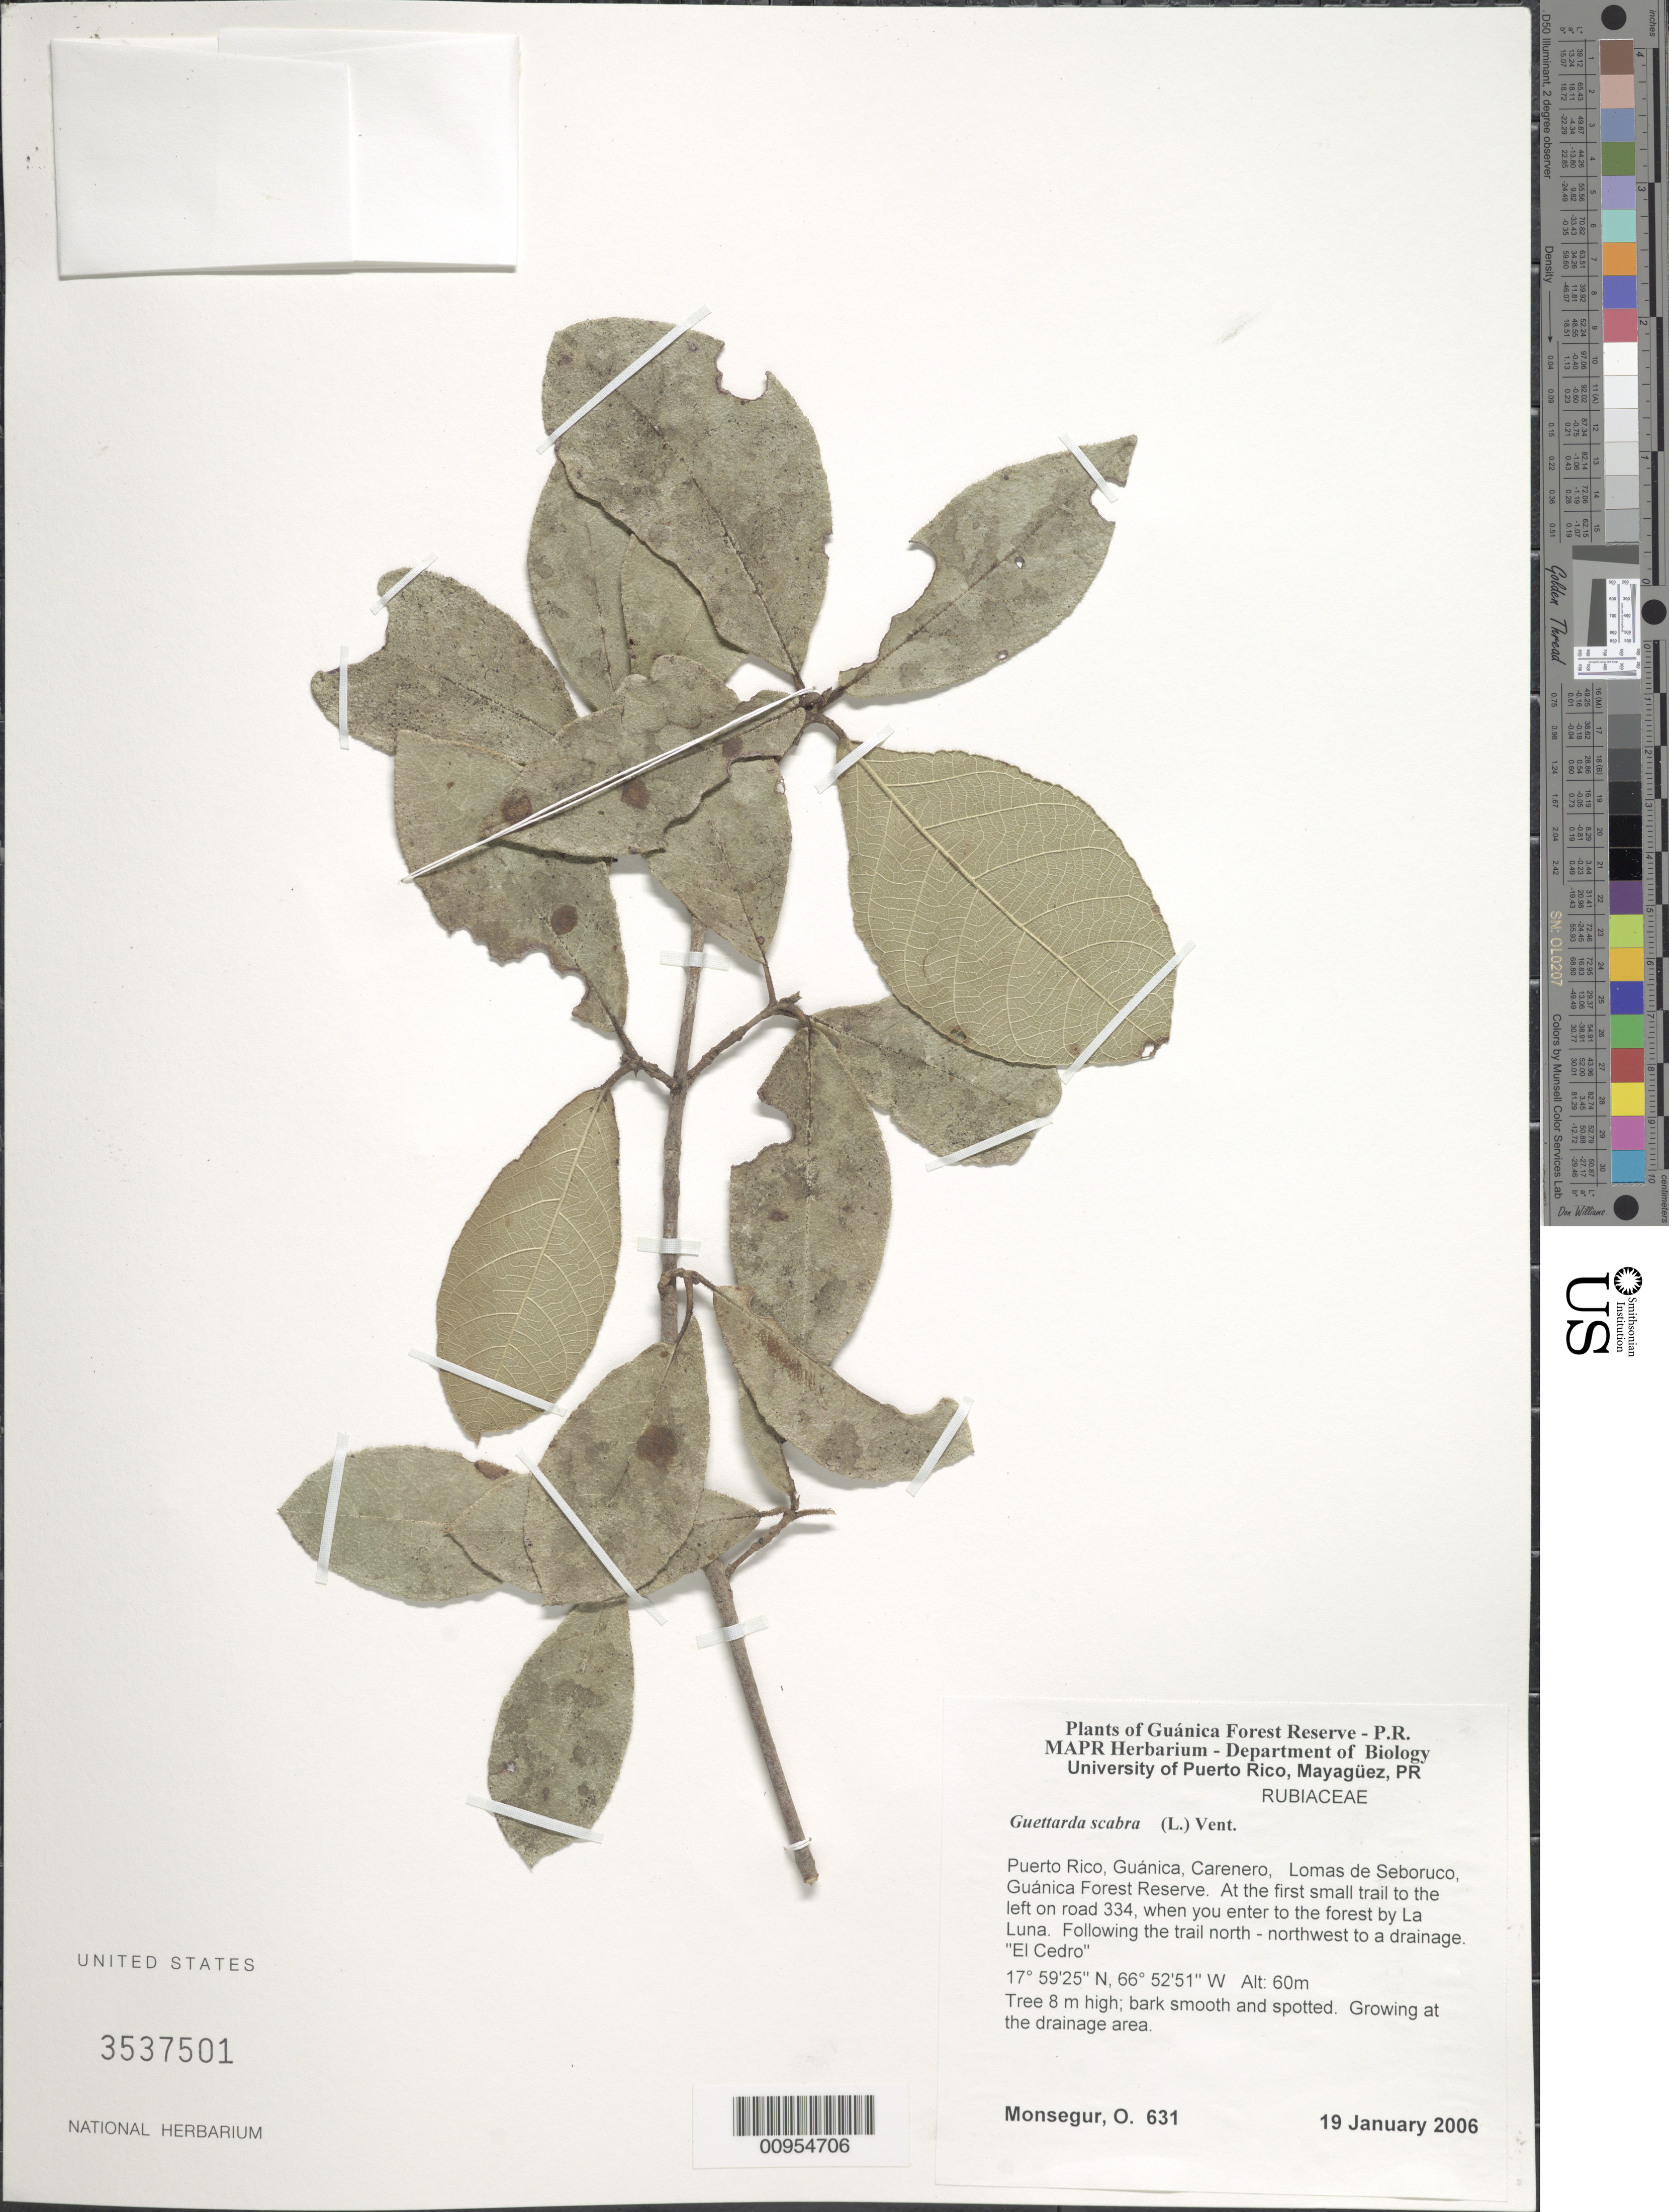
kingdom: Plantae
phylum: Tracheophyta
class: Magnoliopsida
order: Gentianales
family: Rubiaceae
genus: Guettarda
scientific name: Guettarda scabra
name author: (L.) Vent.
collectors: O. Monsegur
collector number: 631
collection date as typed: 19 Jan 2006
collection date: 2006-01-19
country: Puerto Rico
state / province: Guánica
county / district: Carenero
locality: Guánica Forest Reserve. Lomas de Seboruco, from road 334, taking Ojo de Agua Trail to the south.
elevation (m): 60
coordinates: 17.5925, 66.525144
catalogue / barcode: US 3537501